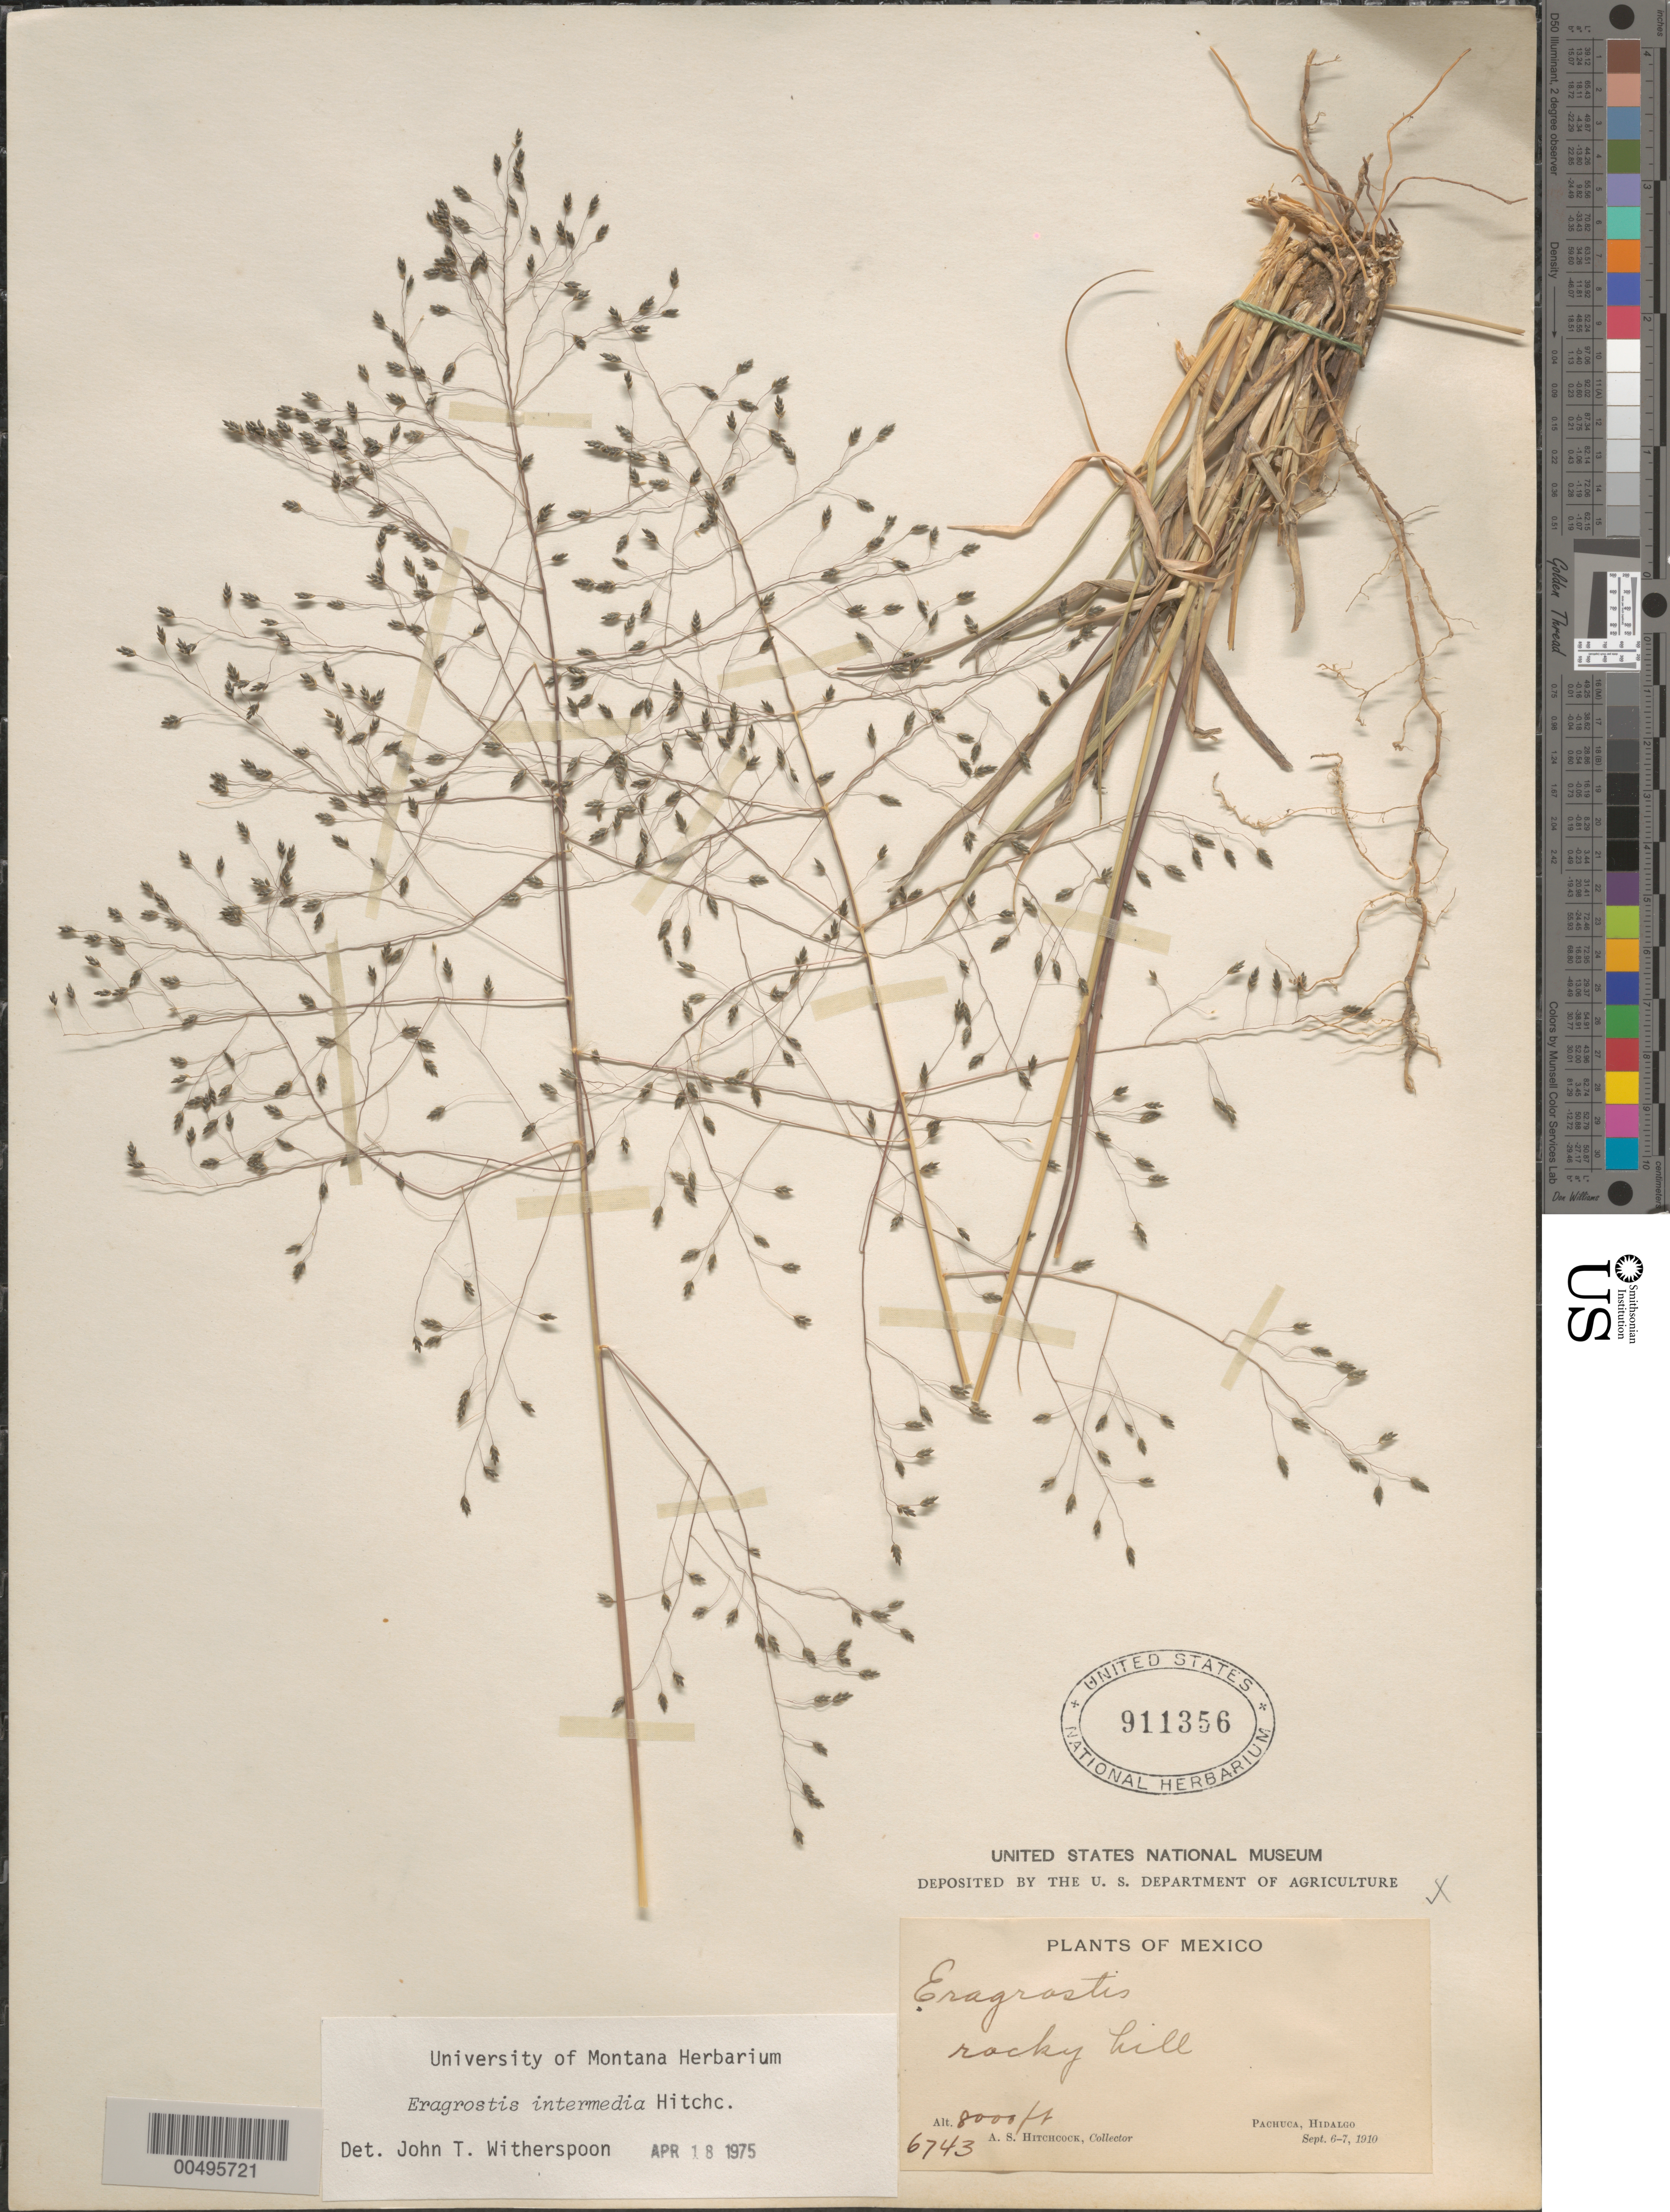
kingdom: Plantae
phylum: Tracheophyta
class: Liliopsida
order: Poales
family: Poaceae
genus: Eragrostis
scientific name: Eragrostis intermedia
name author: Hitchc.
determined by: Witherspoon, John T.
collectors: A. S. Hitchcock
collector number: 6743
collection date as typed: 6 Sep 1910 to 7 Sep 1910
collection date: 1910-09-06/1910-09-07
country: Mexico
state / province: Hidalgo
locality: Pachuca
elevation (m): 2438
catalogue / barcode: US 911356